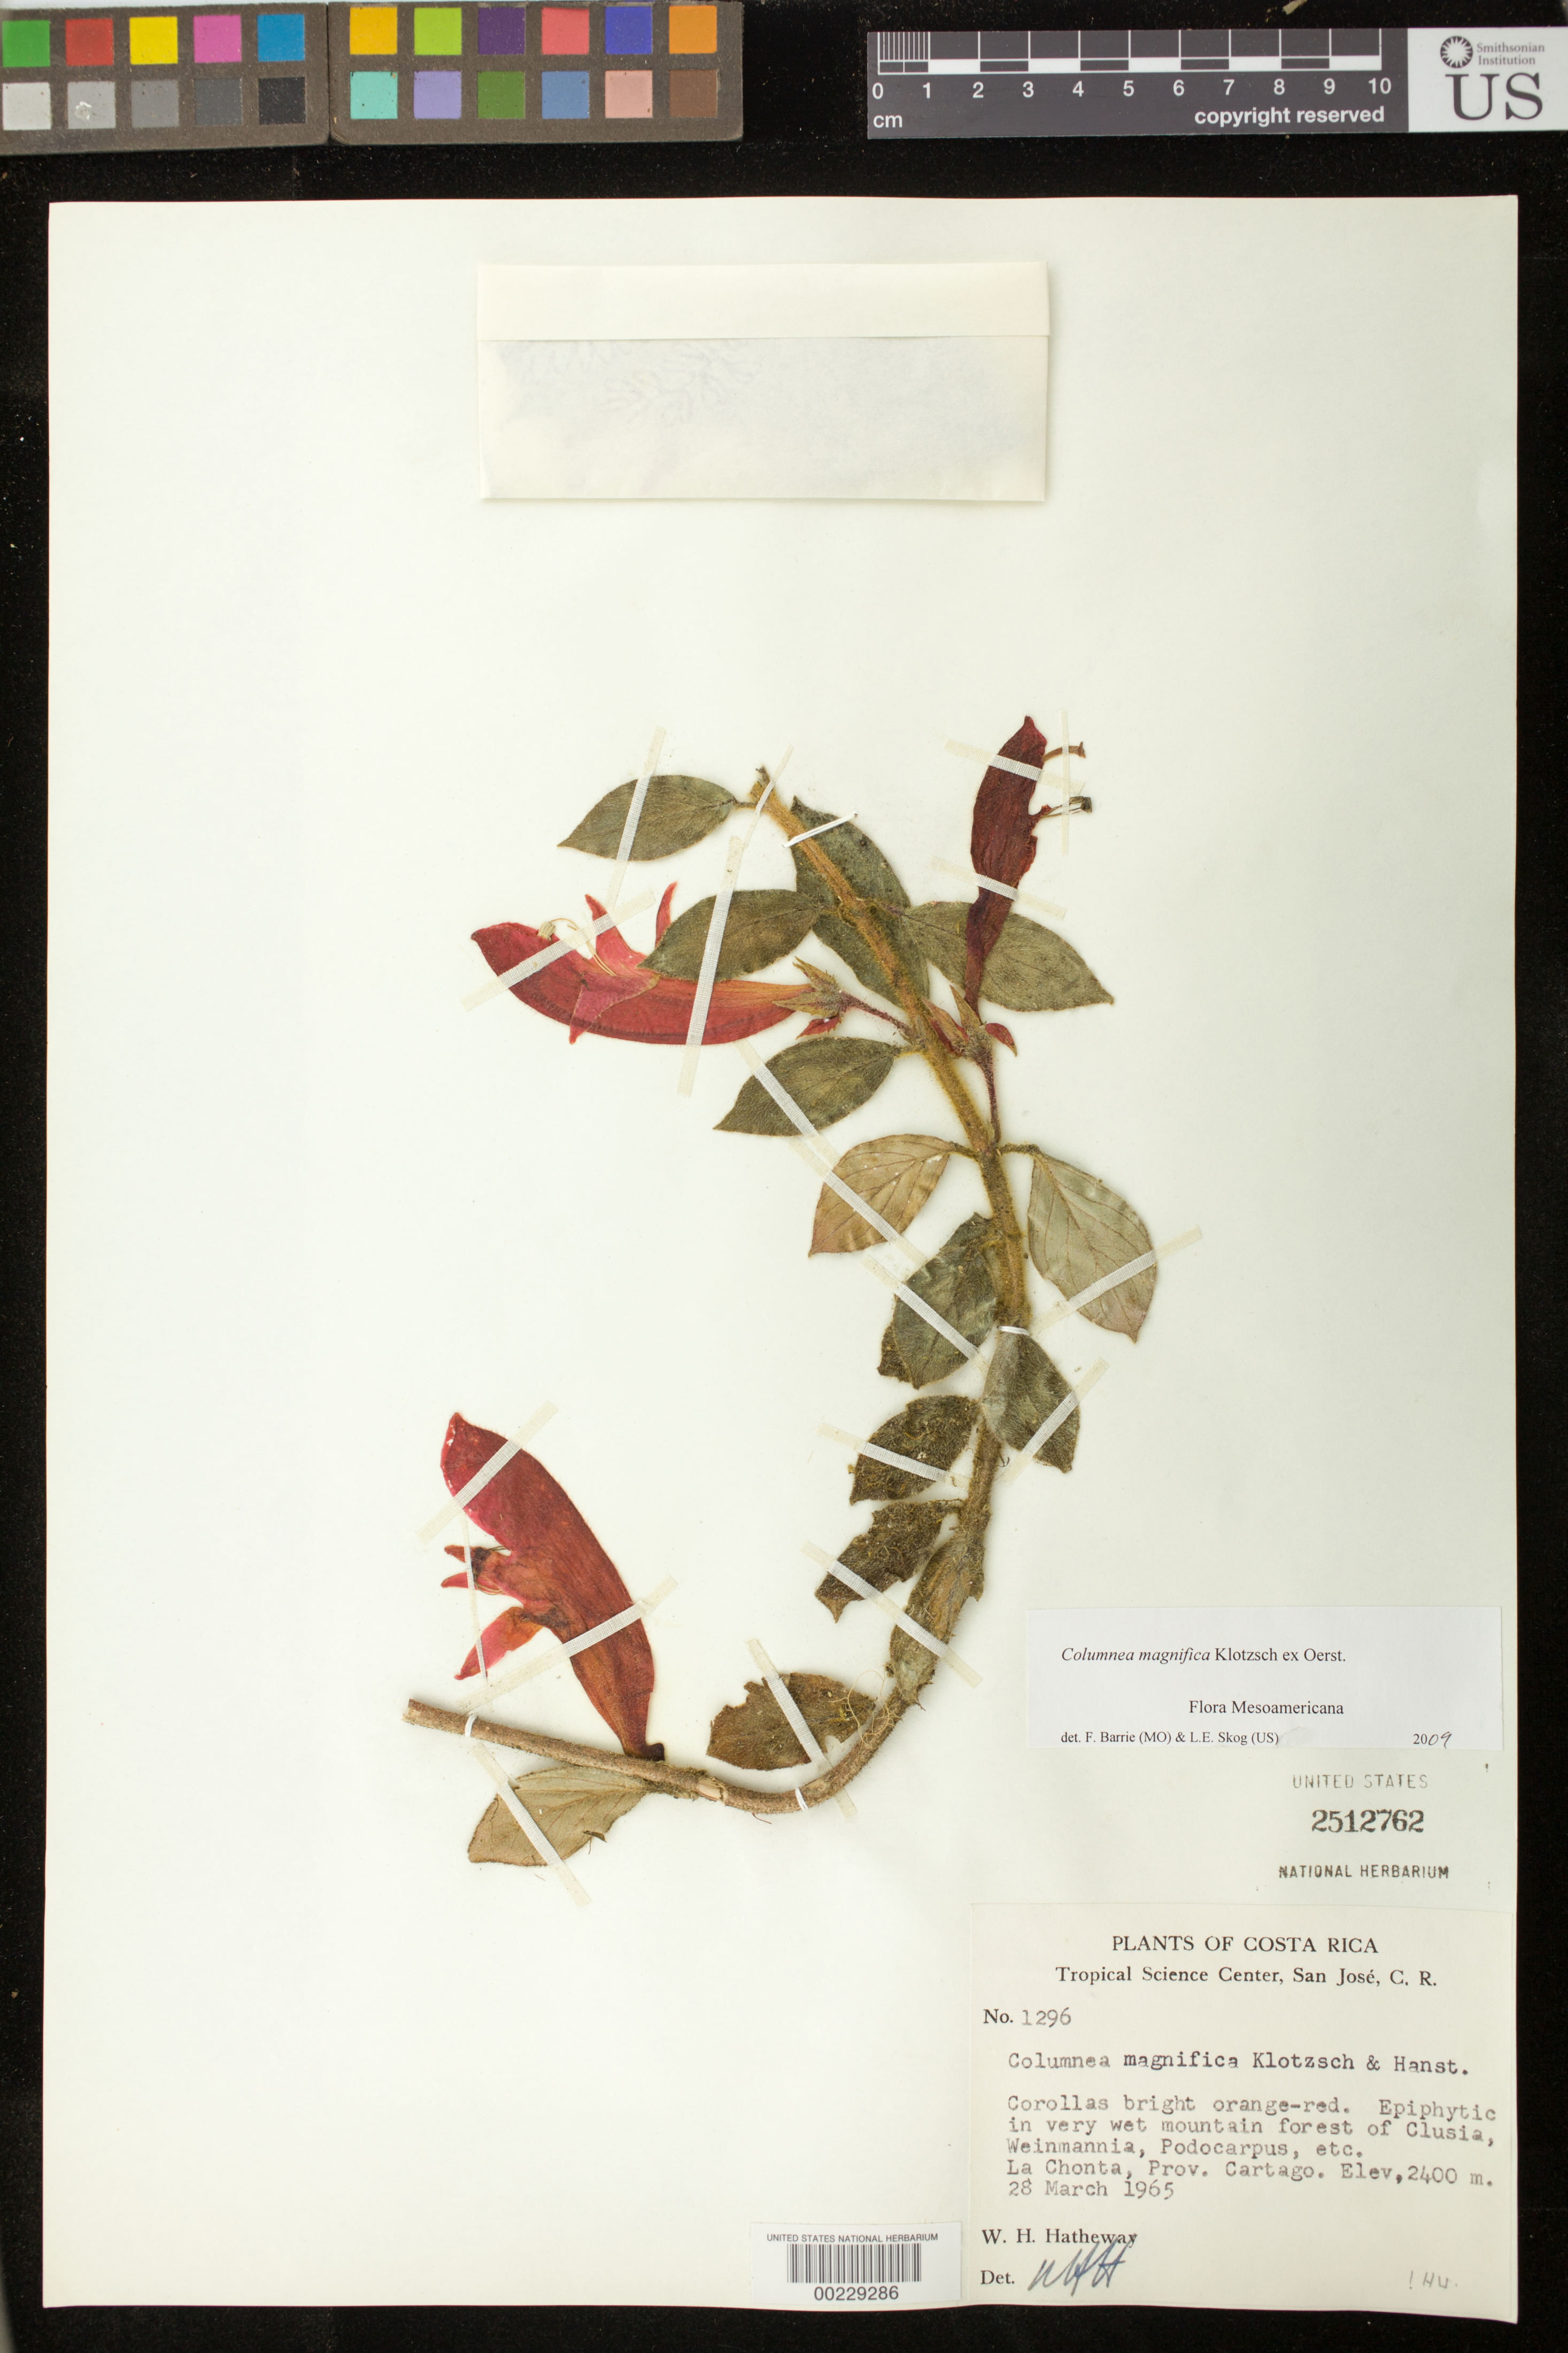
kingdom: Plantae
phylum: Tracheophyta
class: Magnoliopsida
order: Lamiales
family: Gesneriaceae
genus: Columnea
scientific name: Columnea magnifica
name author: Klotzsch ex Oerst.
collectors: W. H. Hatheway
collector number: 1296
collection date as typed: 28 Mar 1965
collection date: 1965-03-28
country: Costa Rica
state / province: Cartago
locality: La Chonta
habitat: Very wet mountain forest of Clusia, Weinmannia, Podocarpus, etc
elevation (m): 2400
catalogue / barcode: US 2512762